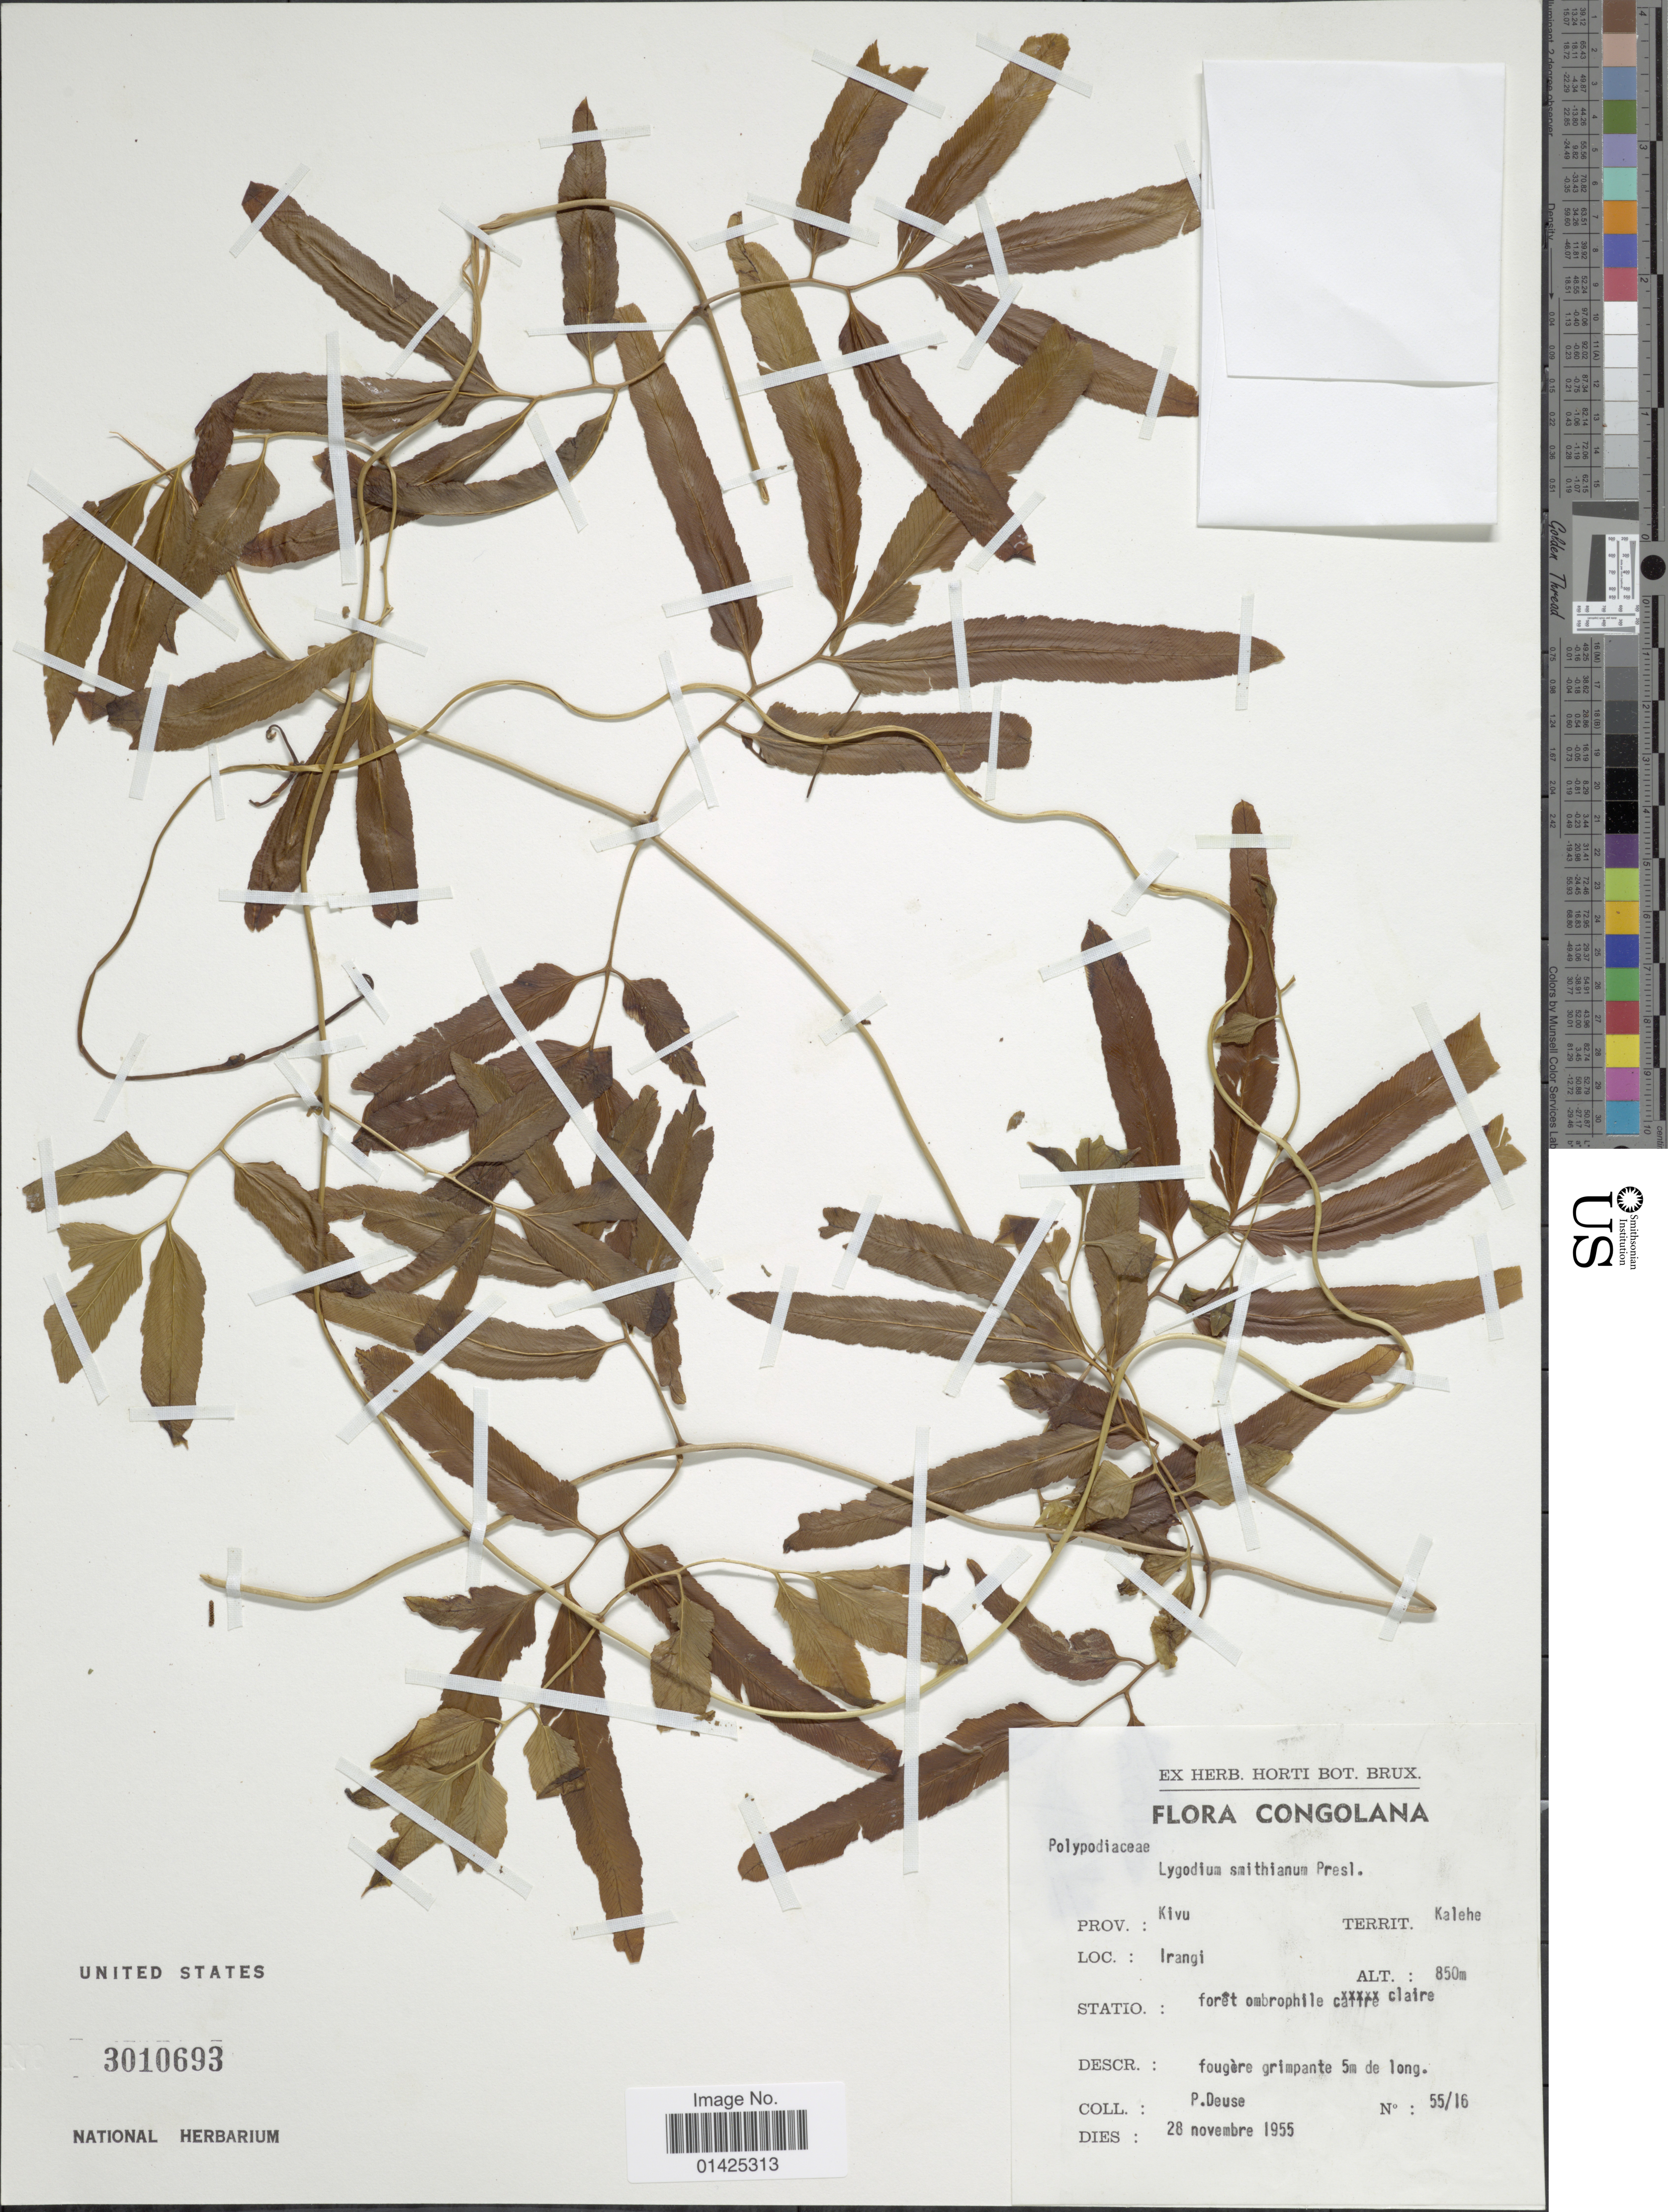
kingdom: Plantae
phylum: Tracheophyta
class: Polypodiopsida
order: Schizaeales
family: Lygodiaceae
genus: Lygodium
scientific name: Lygodium smithianum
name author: C. Presl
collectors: P. Deusen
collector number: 55/16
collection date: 1955-11-28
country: Congo, Democratic Republic of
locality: Prov. Kivu, Territ: Kalehe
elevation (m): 850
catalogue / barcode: US 3010693